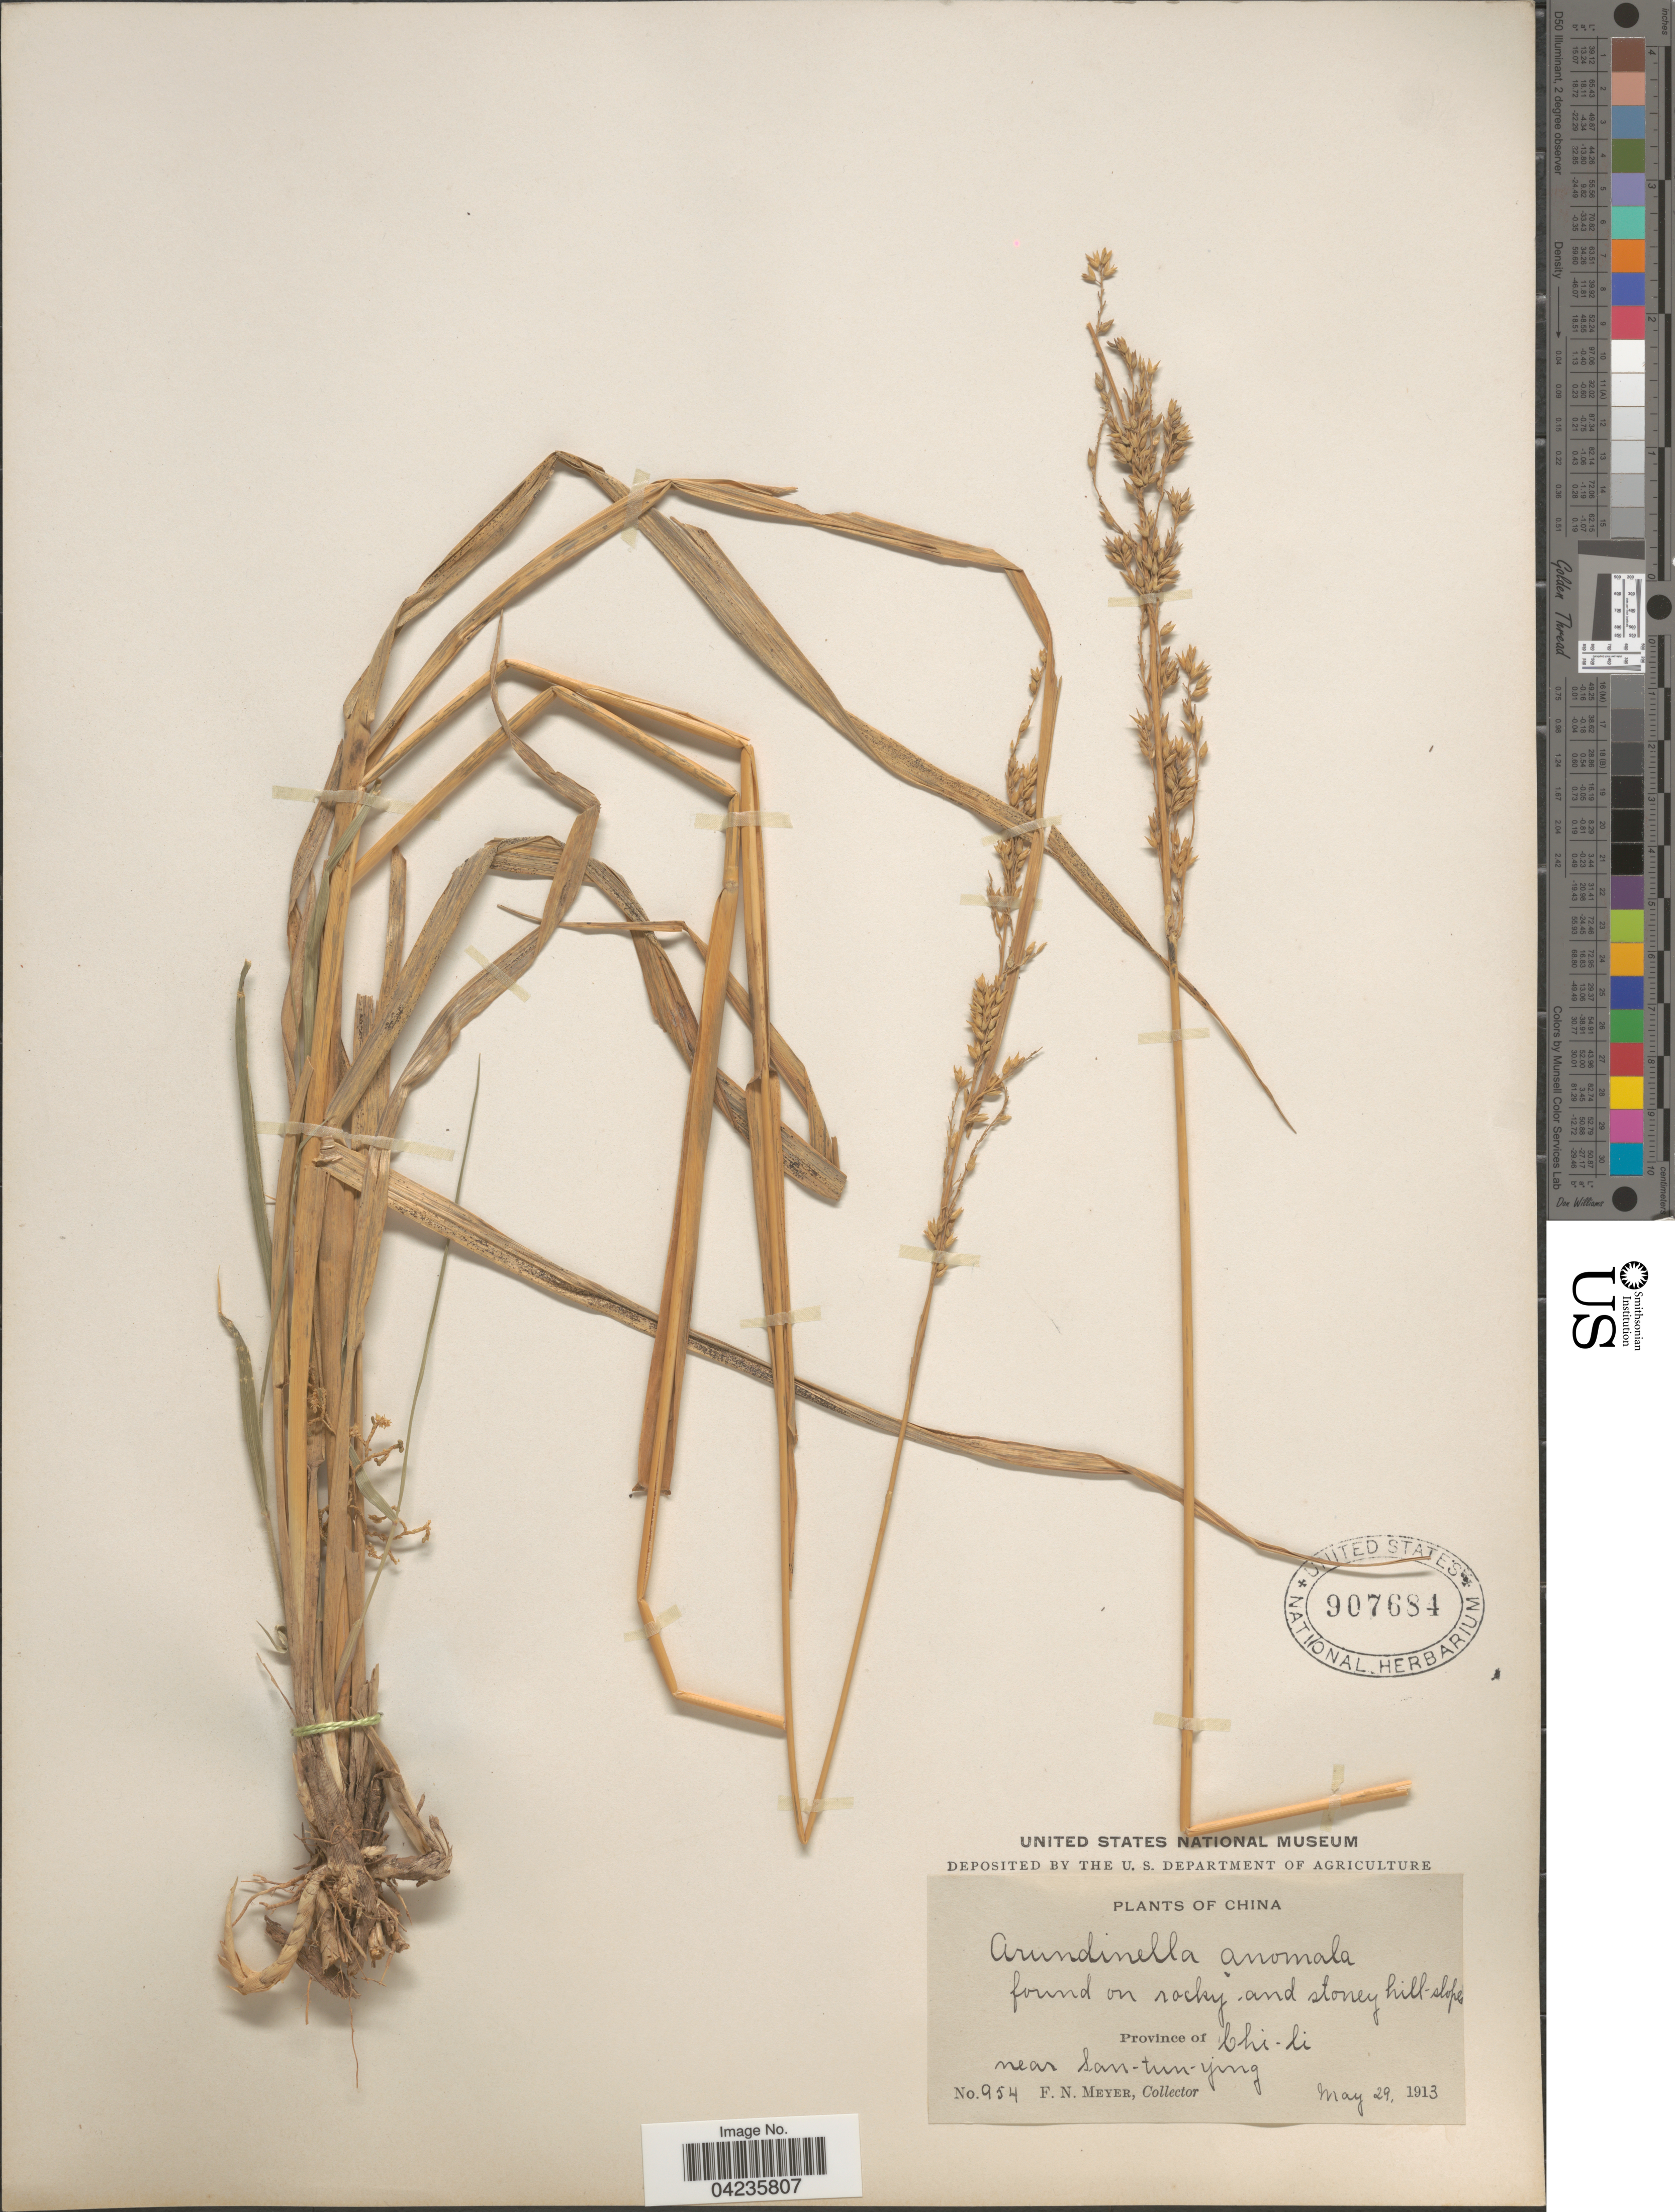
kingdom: Plantae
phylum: Tracheophyta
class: Liliopsida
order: Poales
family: Poaceae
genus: Arundinella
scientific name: Arundinella hirta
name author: (Thunb.) Tanaka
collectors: F. N. Meyer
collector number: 954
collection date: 1913-05-29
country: China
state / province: Jilin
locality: Province of Chi-li near San-tun-ying.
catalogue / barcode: US 907684